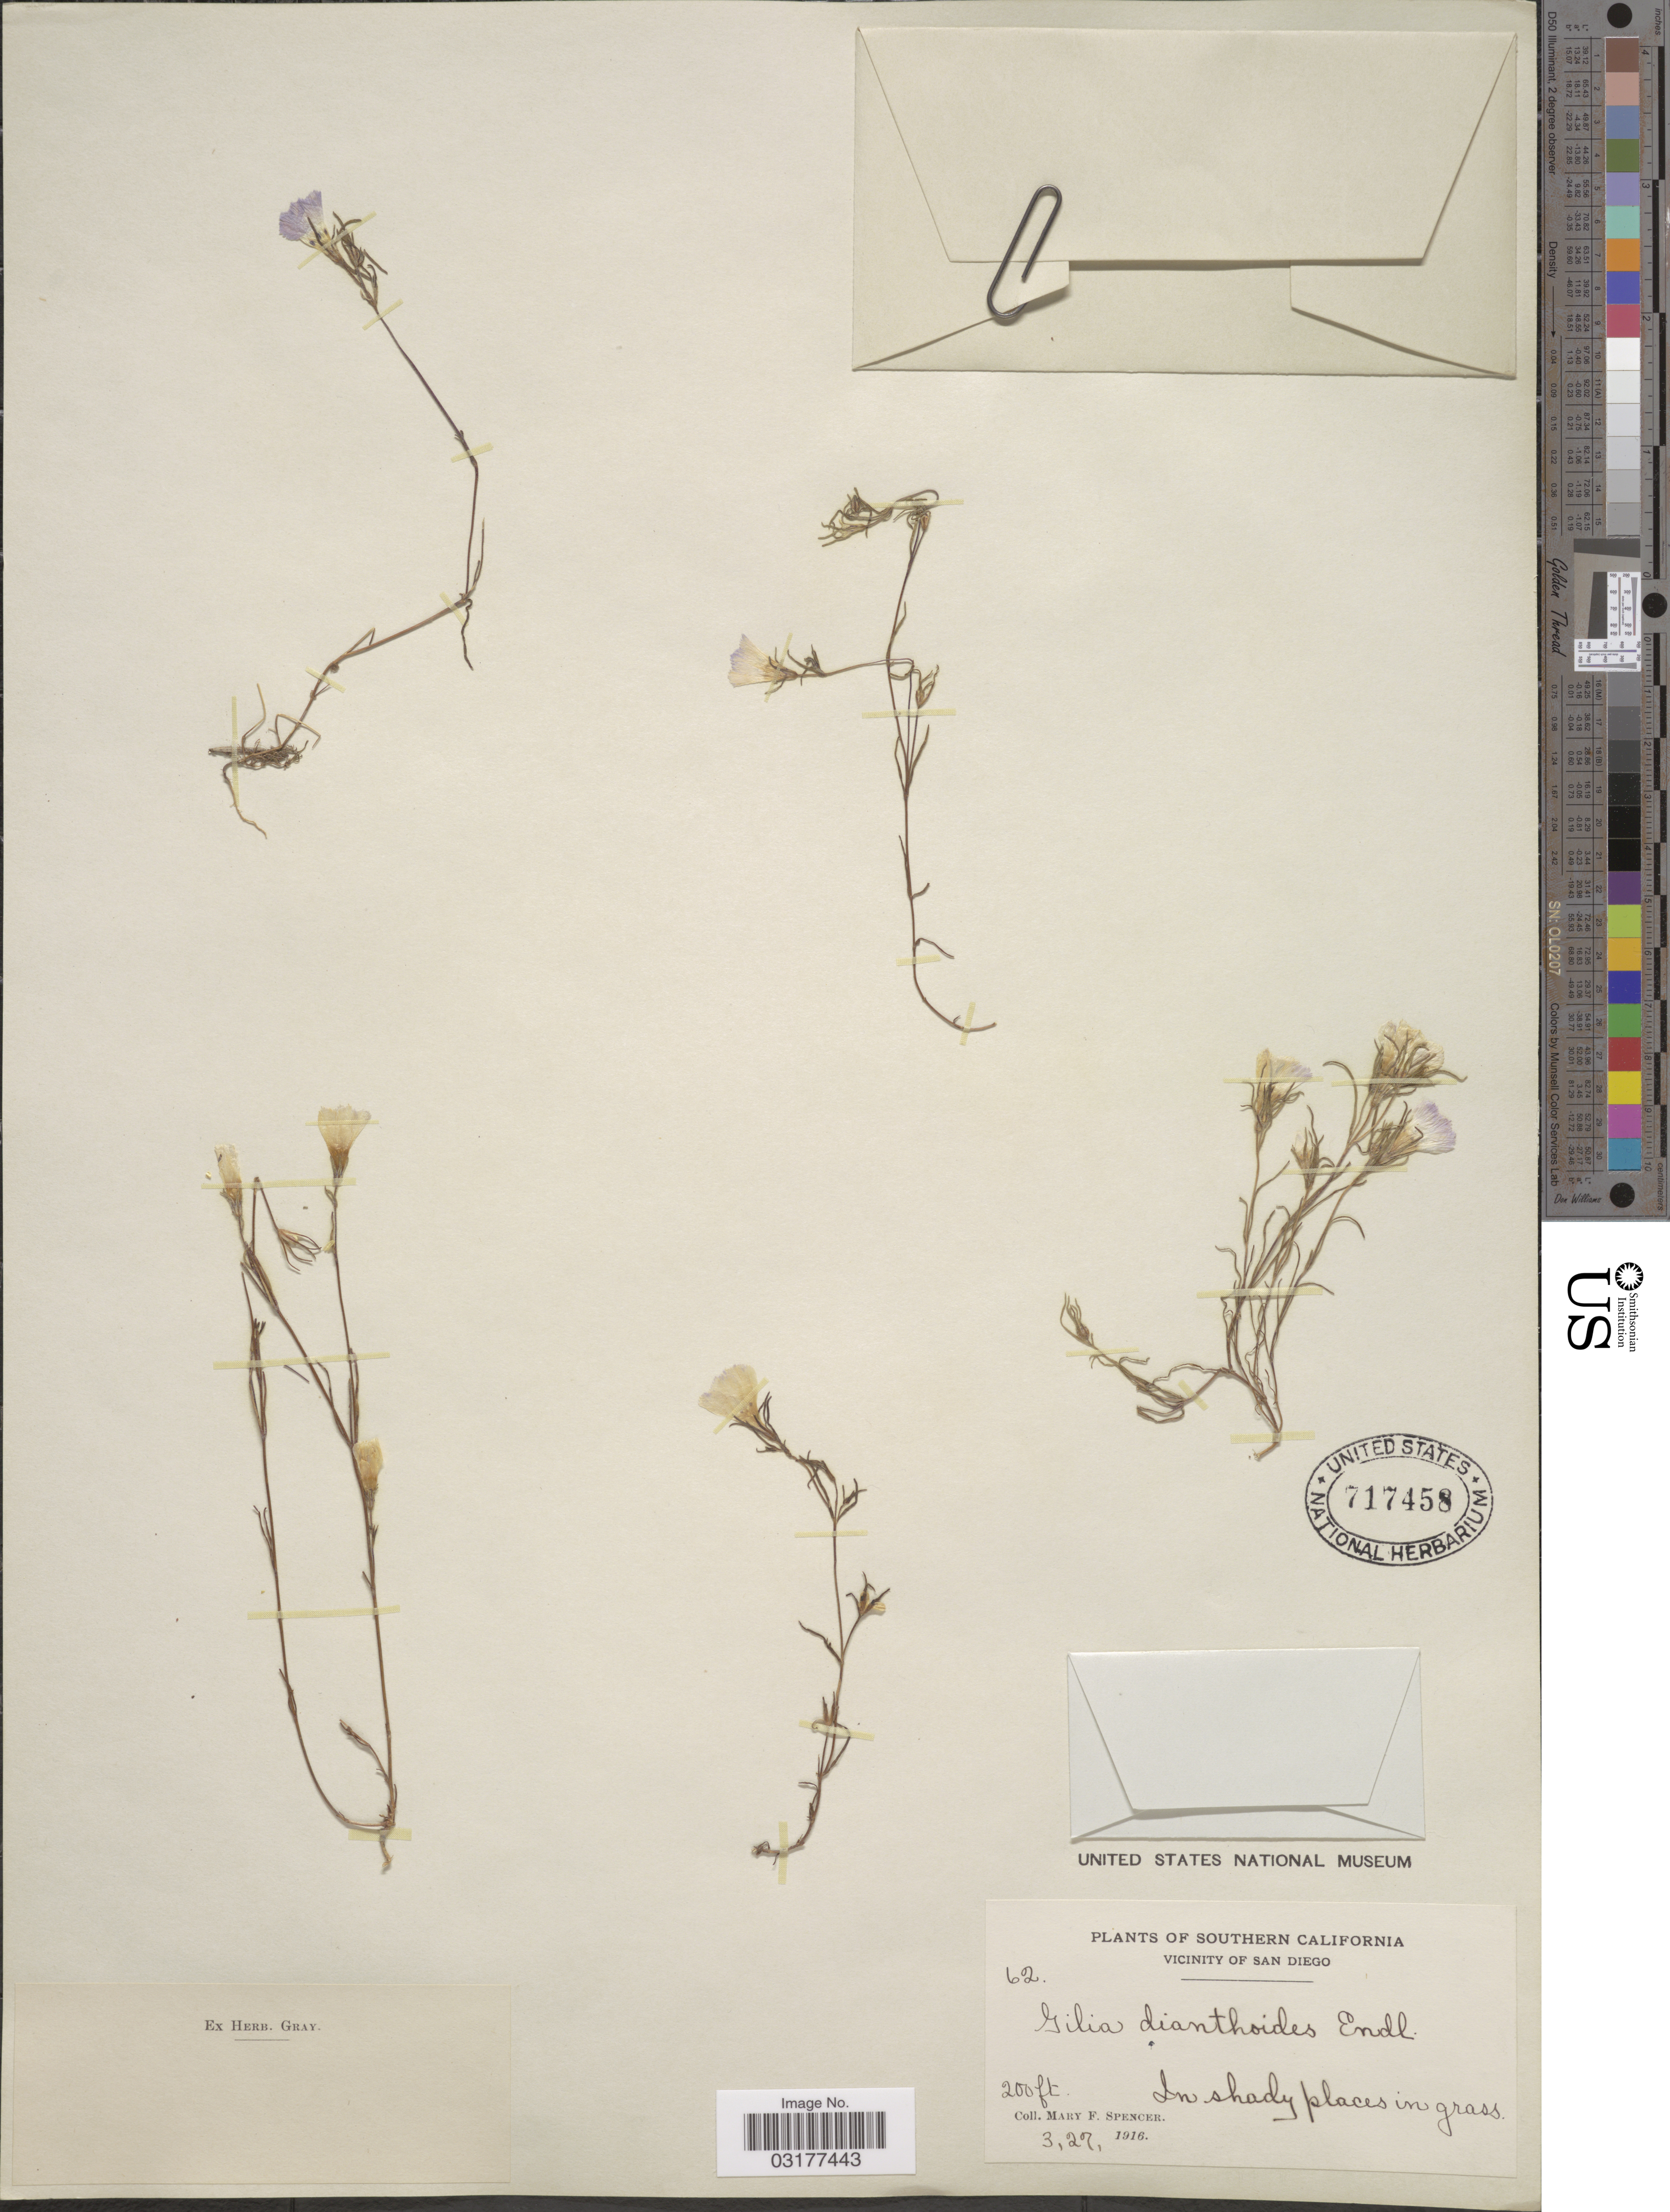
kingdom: Plantae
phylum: Tracheophyta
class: Magnoliopsida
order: Ericales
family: Polemoniaceae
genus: Linanthus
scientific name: Linanthus dianthiflorus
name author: (Benth.) Greene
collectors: M. Spencer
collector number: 62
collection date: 1916-03-27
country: United States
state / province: California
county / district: San Diego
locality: Southern California. Vicininity of San Diego.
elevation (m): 61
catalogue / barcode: US 717458